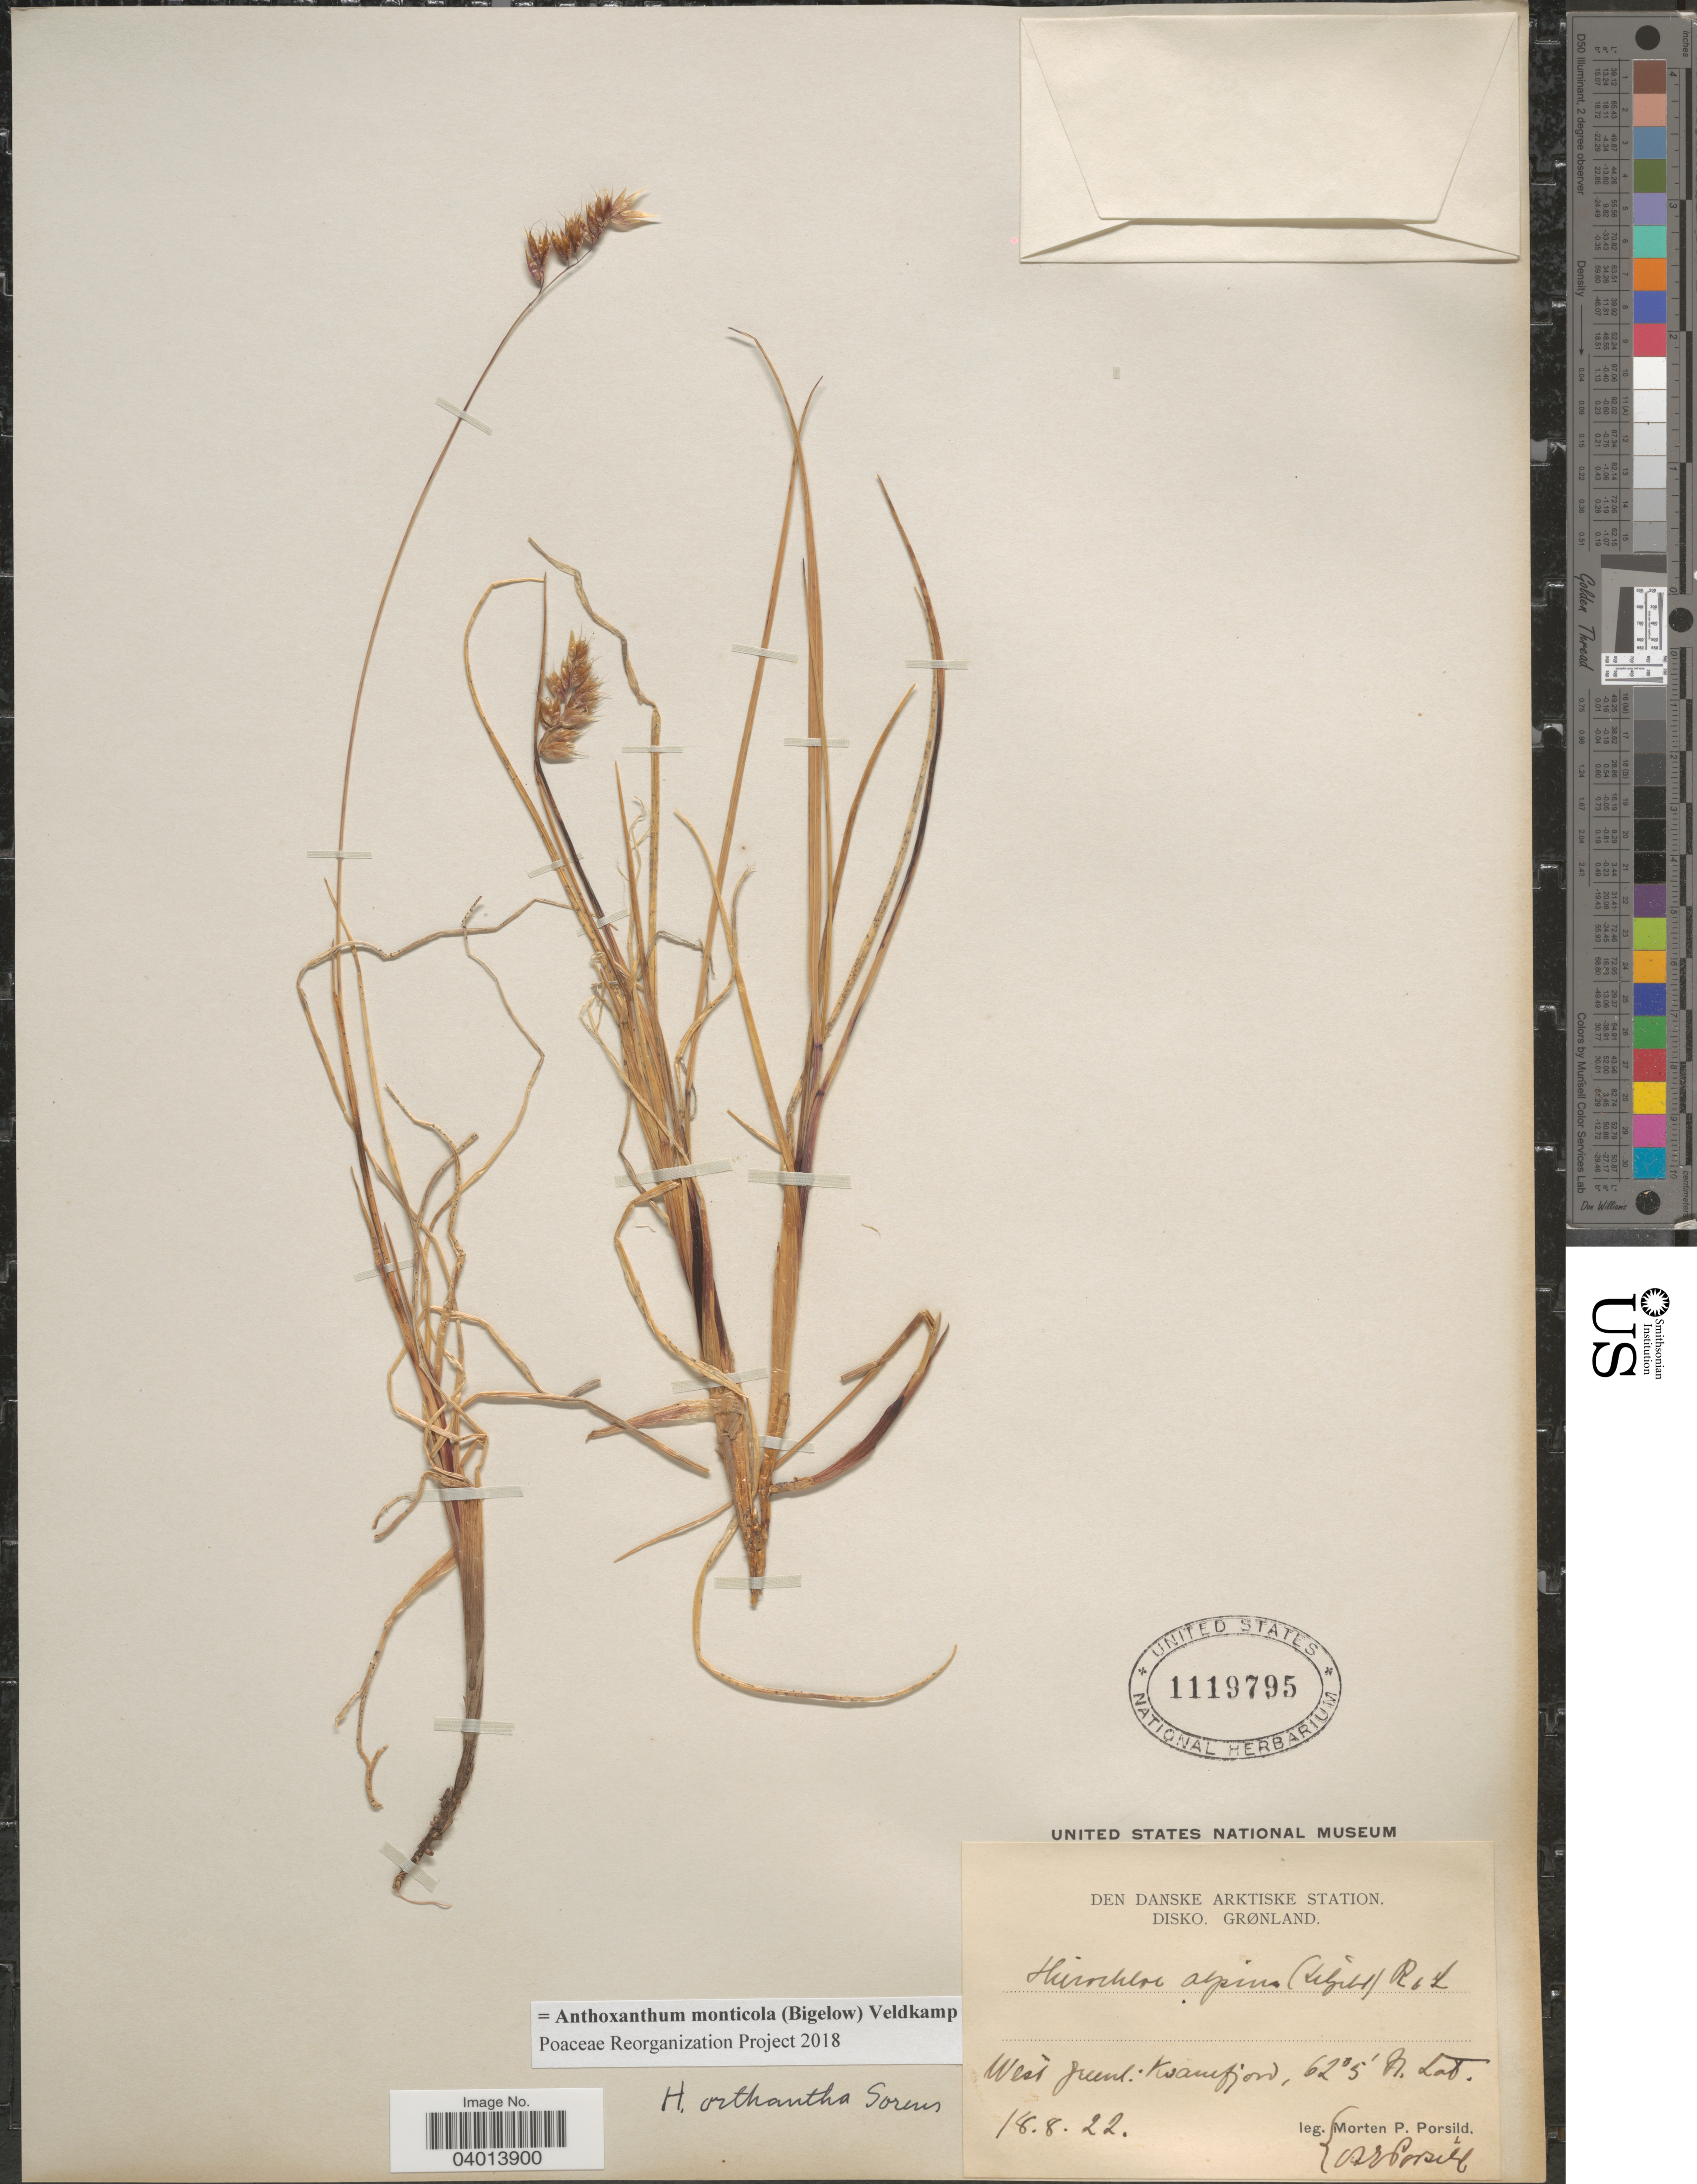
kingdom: Plantae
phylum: Tracheophyta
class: Liliopsida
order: Poales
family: Poaceae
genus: Anthoxanthum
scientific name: Anthoxanthum monticola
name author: (Bigelow) Veldkamp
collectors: M. P. Porsild & M. P. Porsild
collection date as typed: Transcribed d/m/y: 18/8/22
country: Greenland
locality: Den Danske Artktiske Station. Disko. Grønland. West Greenl: Kwanefjord.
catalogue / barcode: US 1119795